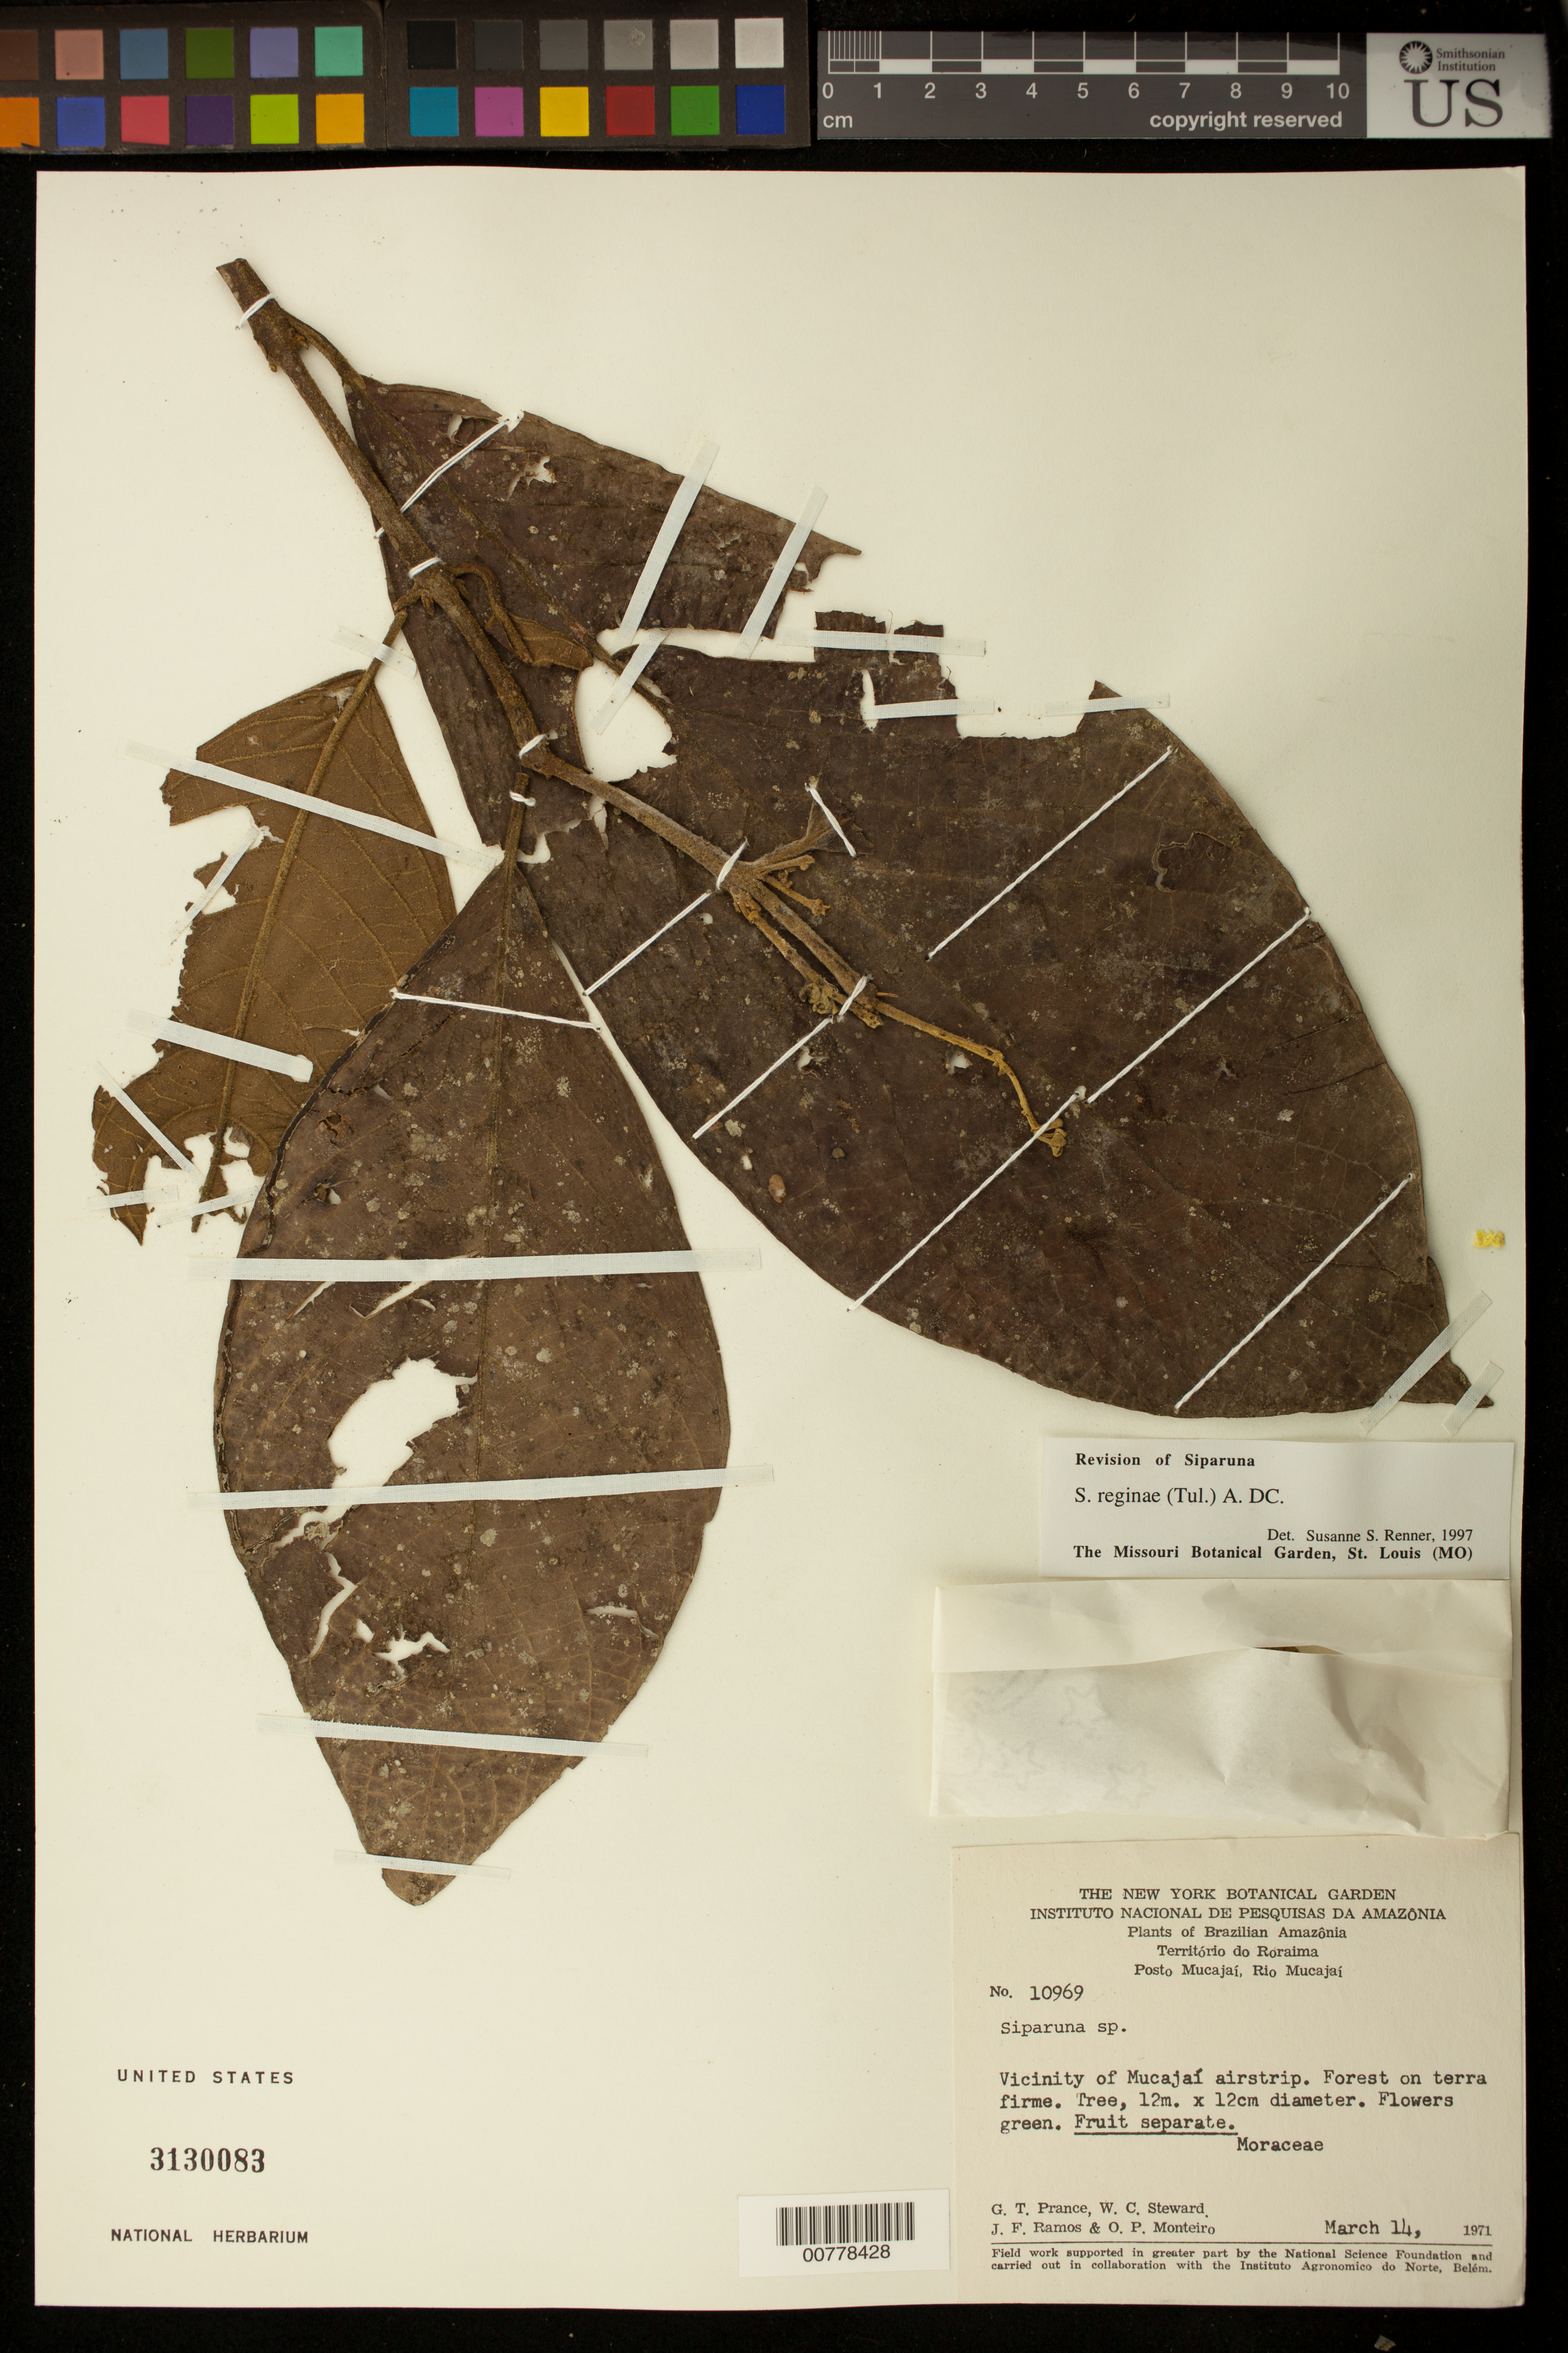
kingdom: Plantae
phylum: Tracheophyta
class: Magnoliopsida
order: Laurales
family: Siparunaceae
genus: Siparuna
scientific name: Siparuna reginae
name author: (Tul.) A. DC.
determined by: Renner, S. S.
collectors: G. T. Prance, W. C. Steward, J. F. Ramos & O. P. Monteiro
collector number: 10969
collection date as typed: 14-Mar-71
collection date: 1971-03-14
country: Brazil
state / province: Roraima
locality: Mucajaí, vic. of airstrip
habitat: Forest on terra firme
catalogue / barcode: US 3130083